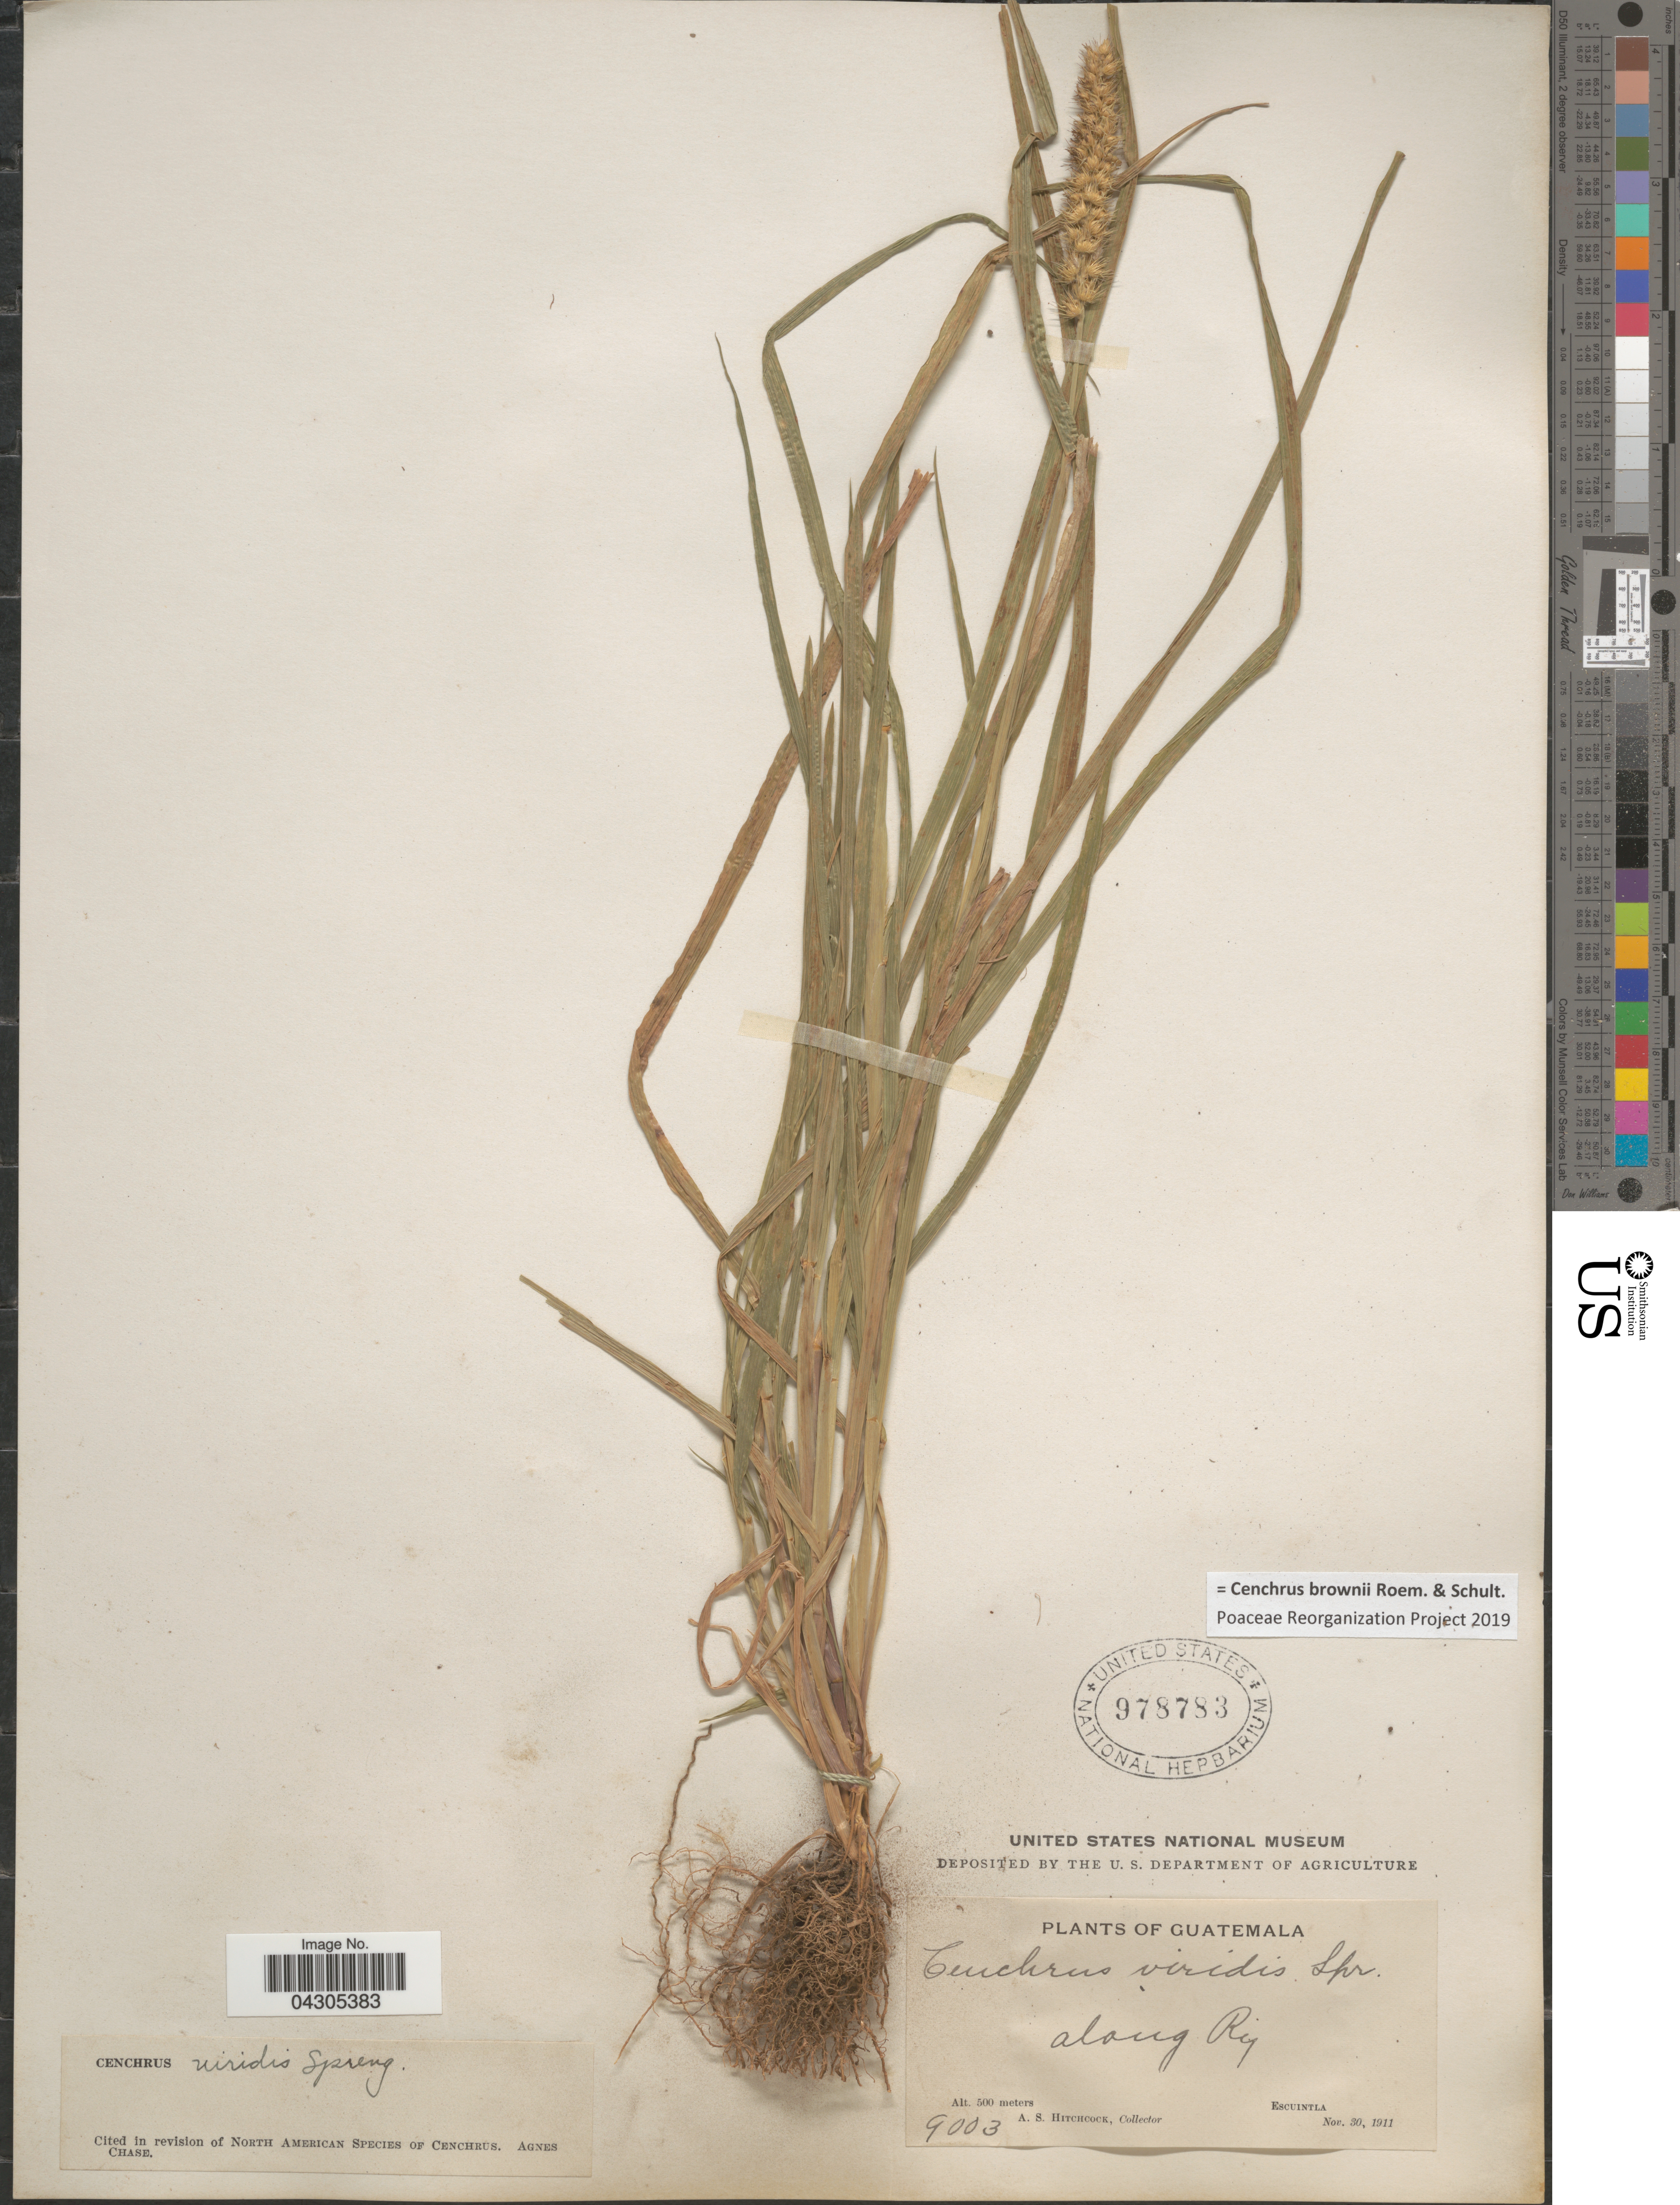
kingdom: Plantae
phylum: Tracheophyta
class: Liliopsida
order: Poales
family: Poaceae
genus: Cenchrus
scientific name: Cenchrus brownii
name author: Roem. & Schult.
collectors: A. S. Hitchcock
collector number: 9003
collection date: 1911-11-30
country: Guatemala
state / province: Escuintla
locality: Along Ry.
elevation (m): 500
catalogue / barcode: US 978783